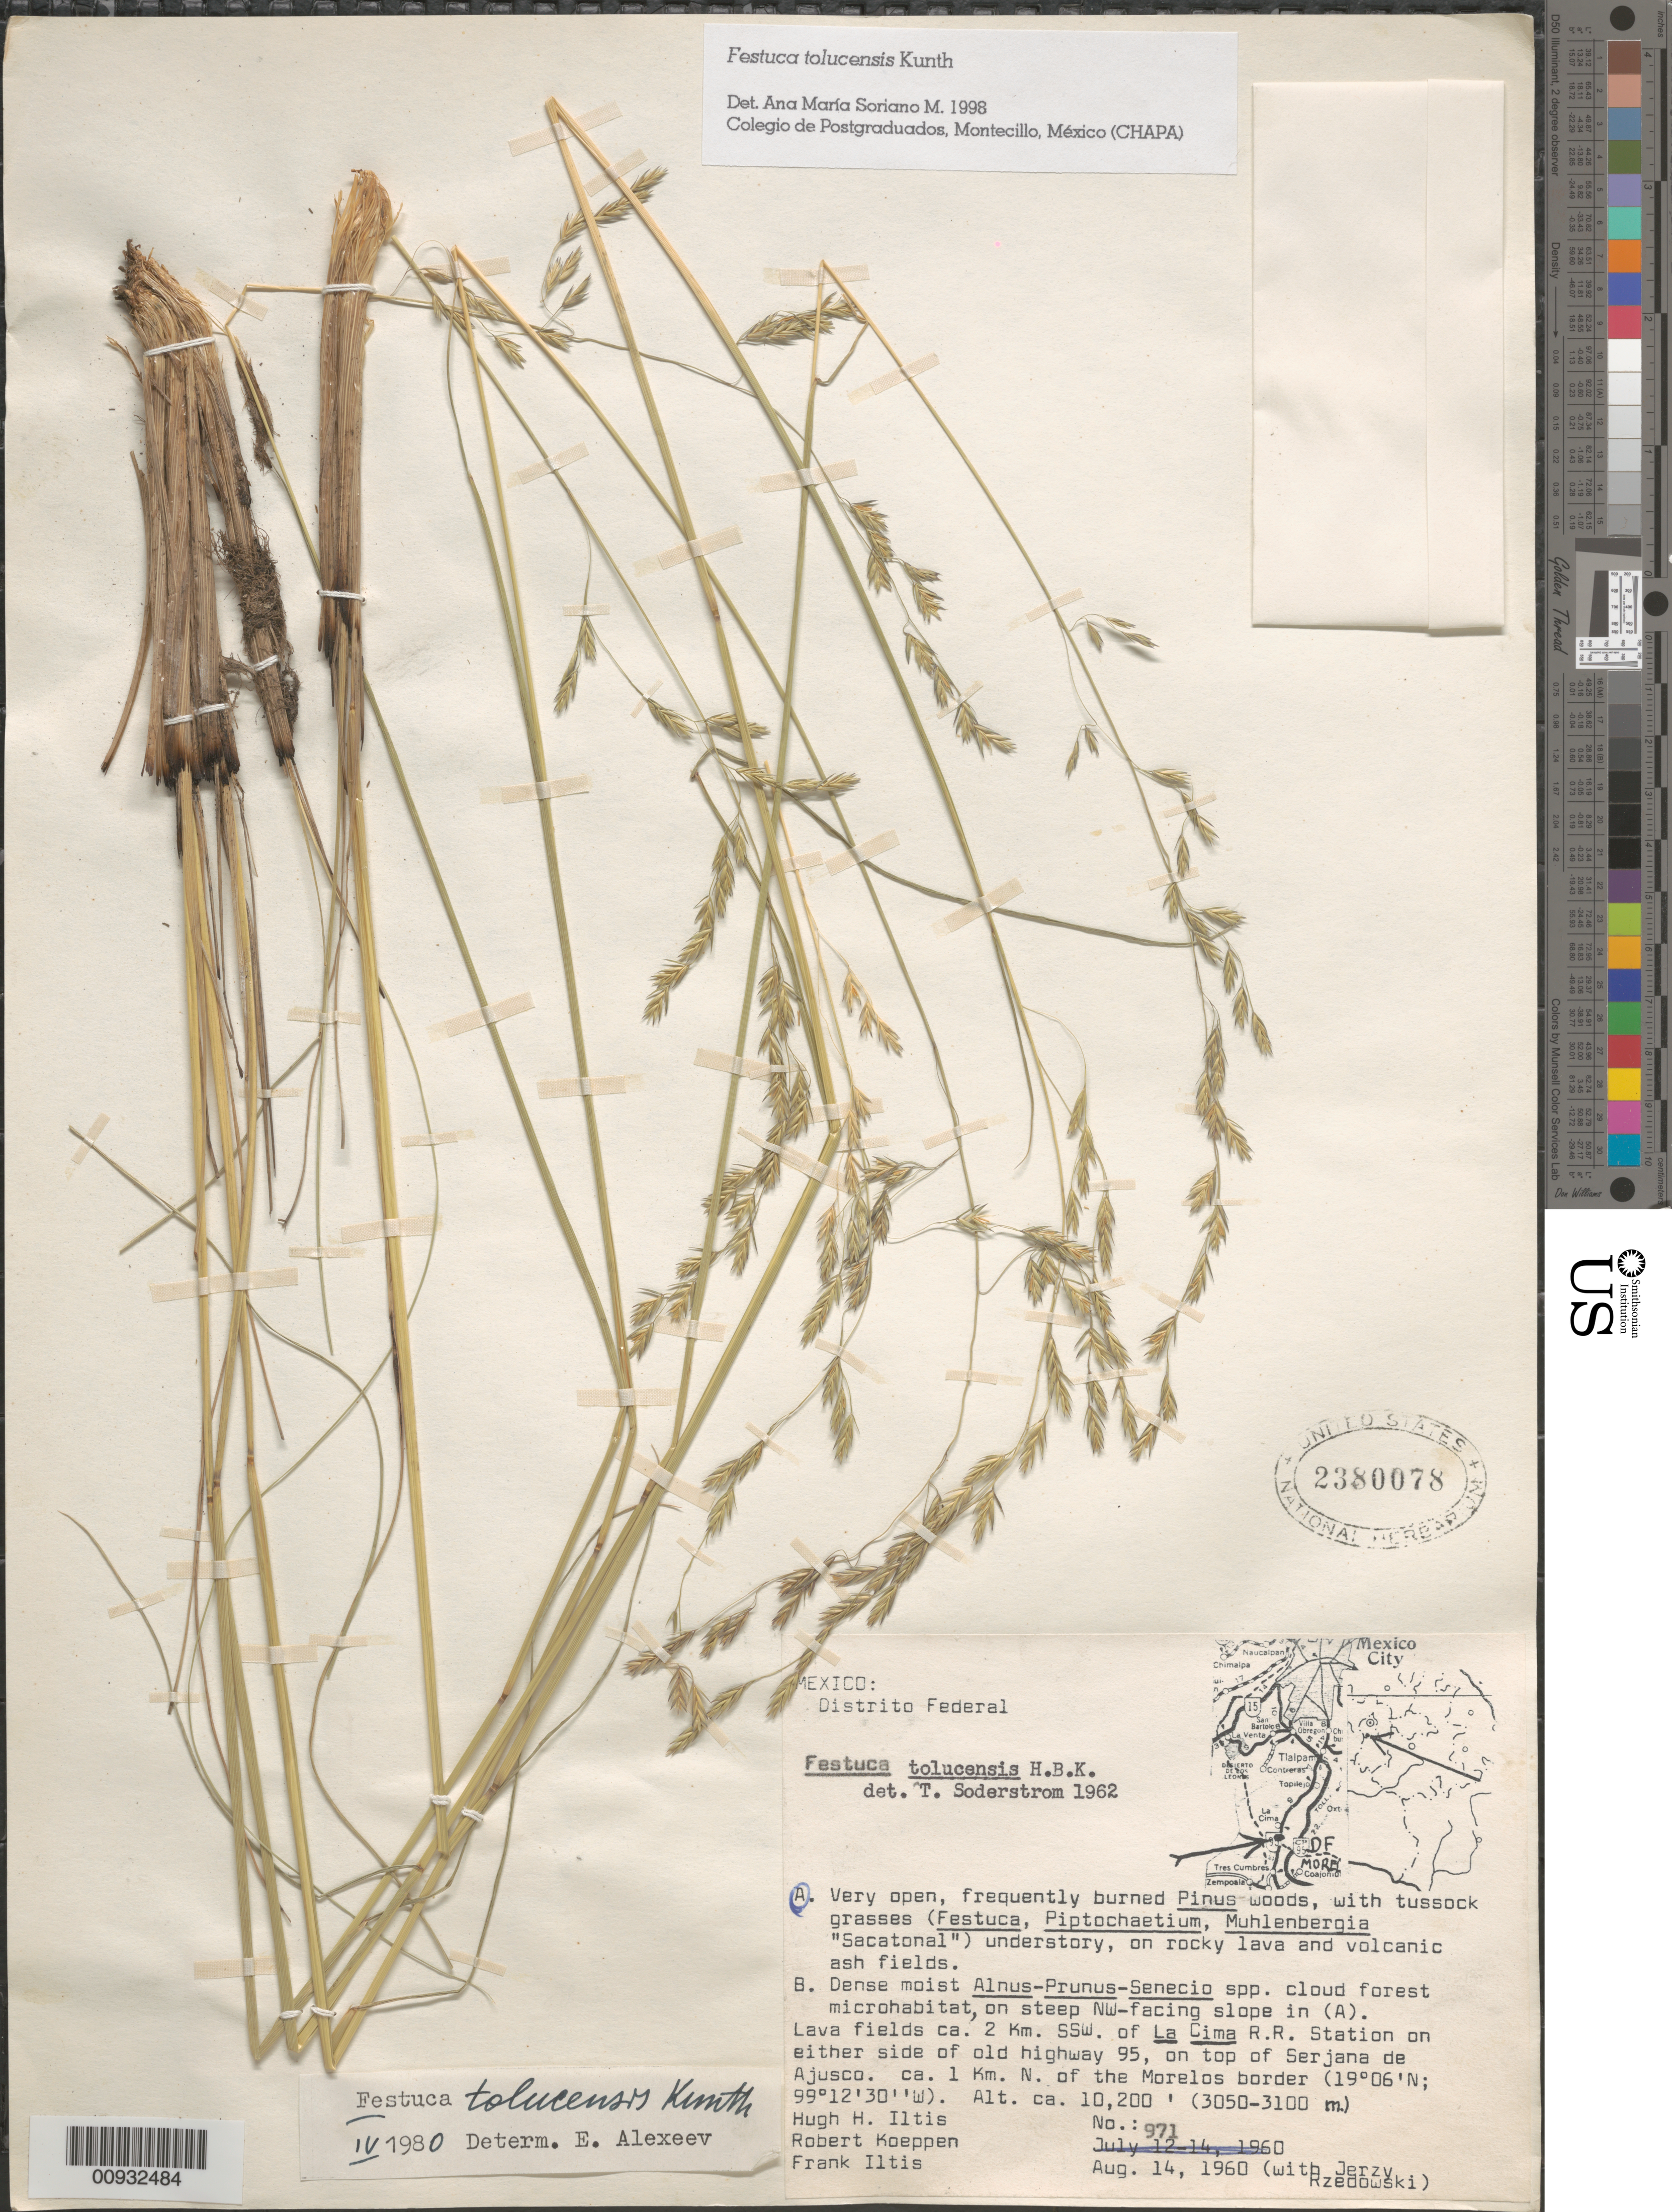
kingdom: Plantae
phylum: Tracheophyta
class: Liliopsida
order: Poales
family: Poaceae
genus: Festuca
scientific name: Festuca tolucensis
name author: Kunth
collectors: H. H. Iltis, R. C. Koeppen & F. S. Iltis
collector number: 971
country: Mexico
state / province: Distrito Federal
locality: SSW of La Cima RR Station, Top of Serjana de Ajusco, N of the Morelos border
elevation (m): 3050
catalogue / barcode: US 2380078